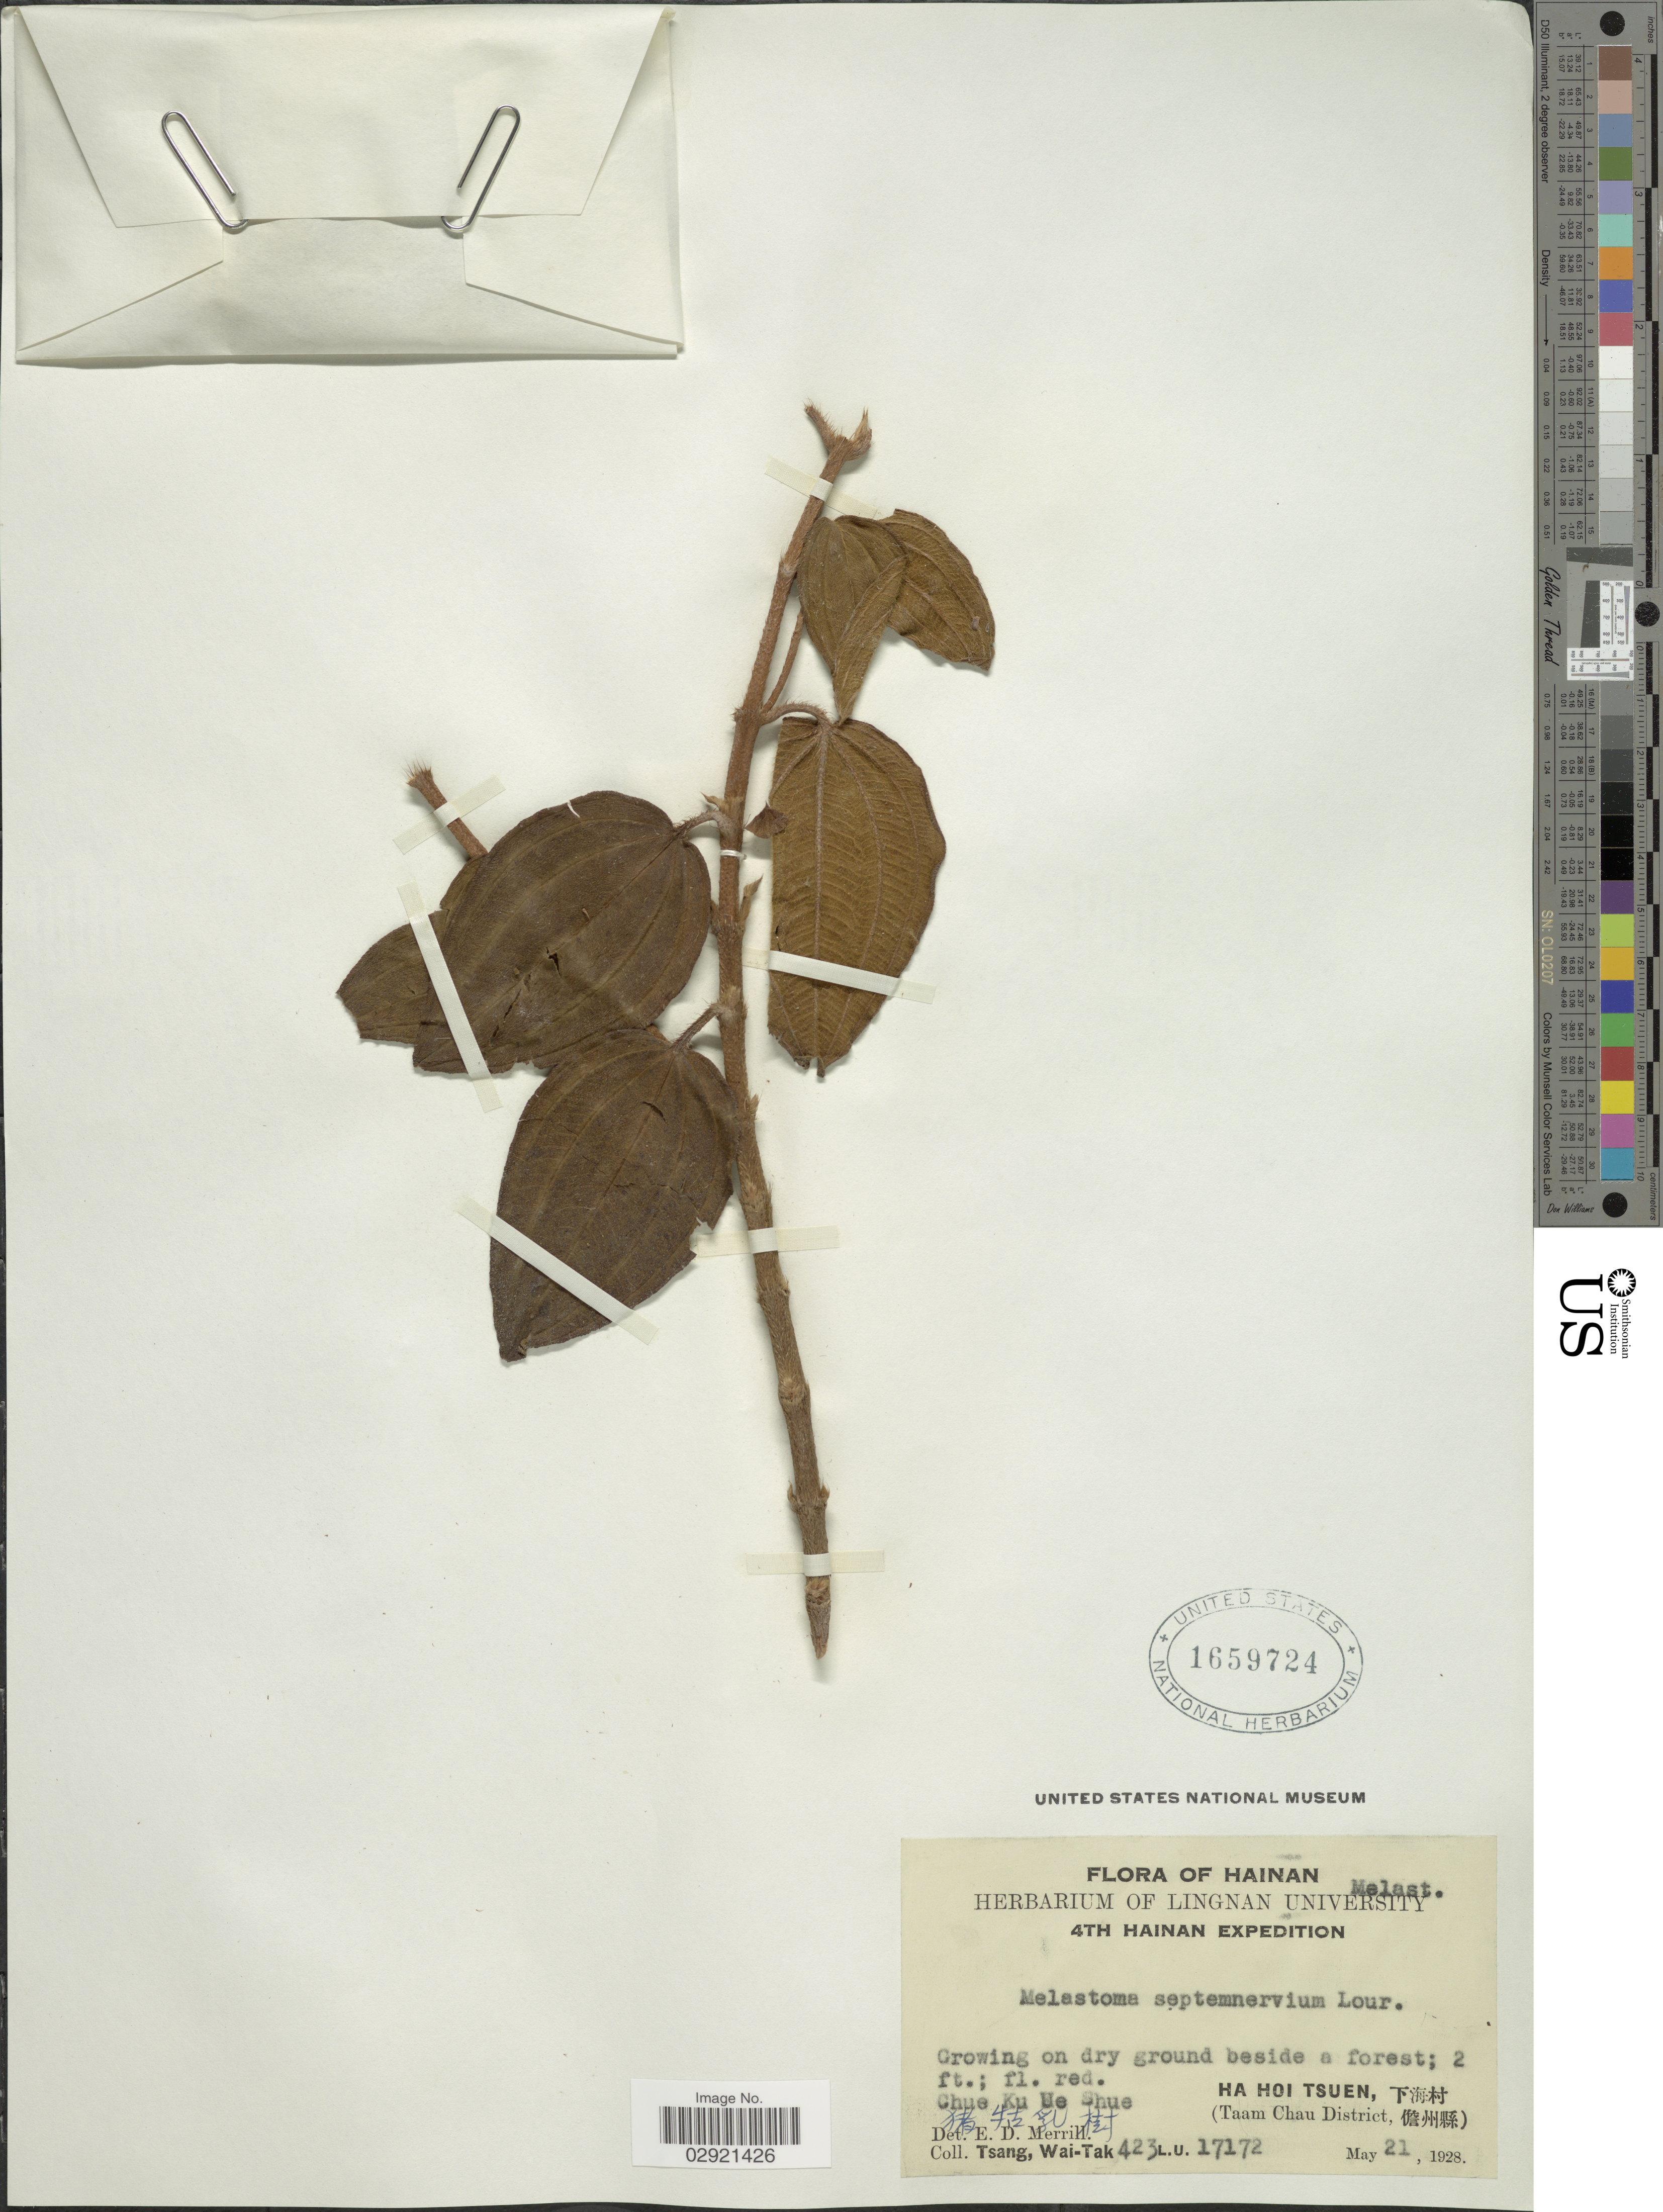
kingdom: Plantae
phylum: Tracheophyta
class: Magnoliopsida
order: Myrtales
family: Melastomataceae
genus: Melastoma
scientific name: Melastoma candidum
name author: D. Don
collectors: W. T. Tsang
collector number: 423L.U.17172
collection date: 1928-05-21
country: China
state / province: Hainan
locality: Ha Hoi Tsuen, (Taam Chau District.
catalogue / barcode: US 1659724